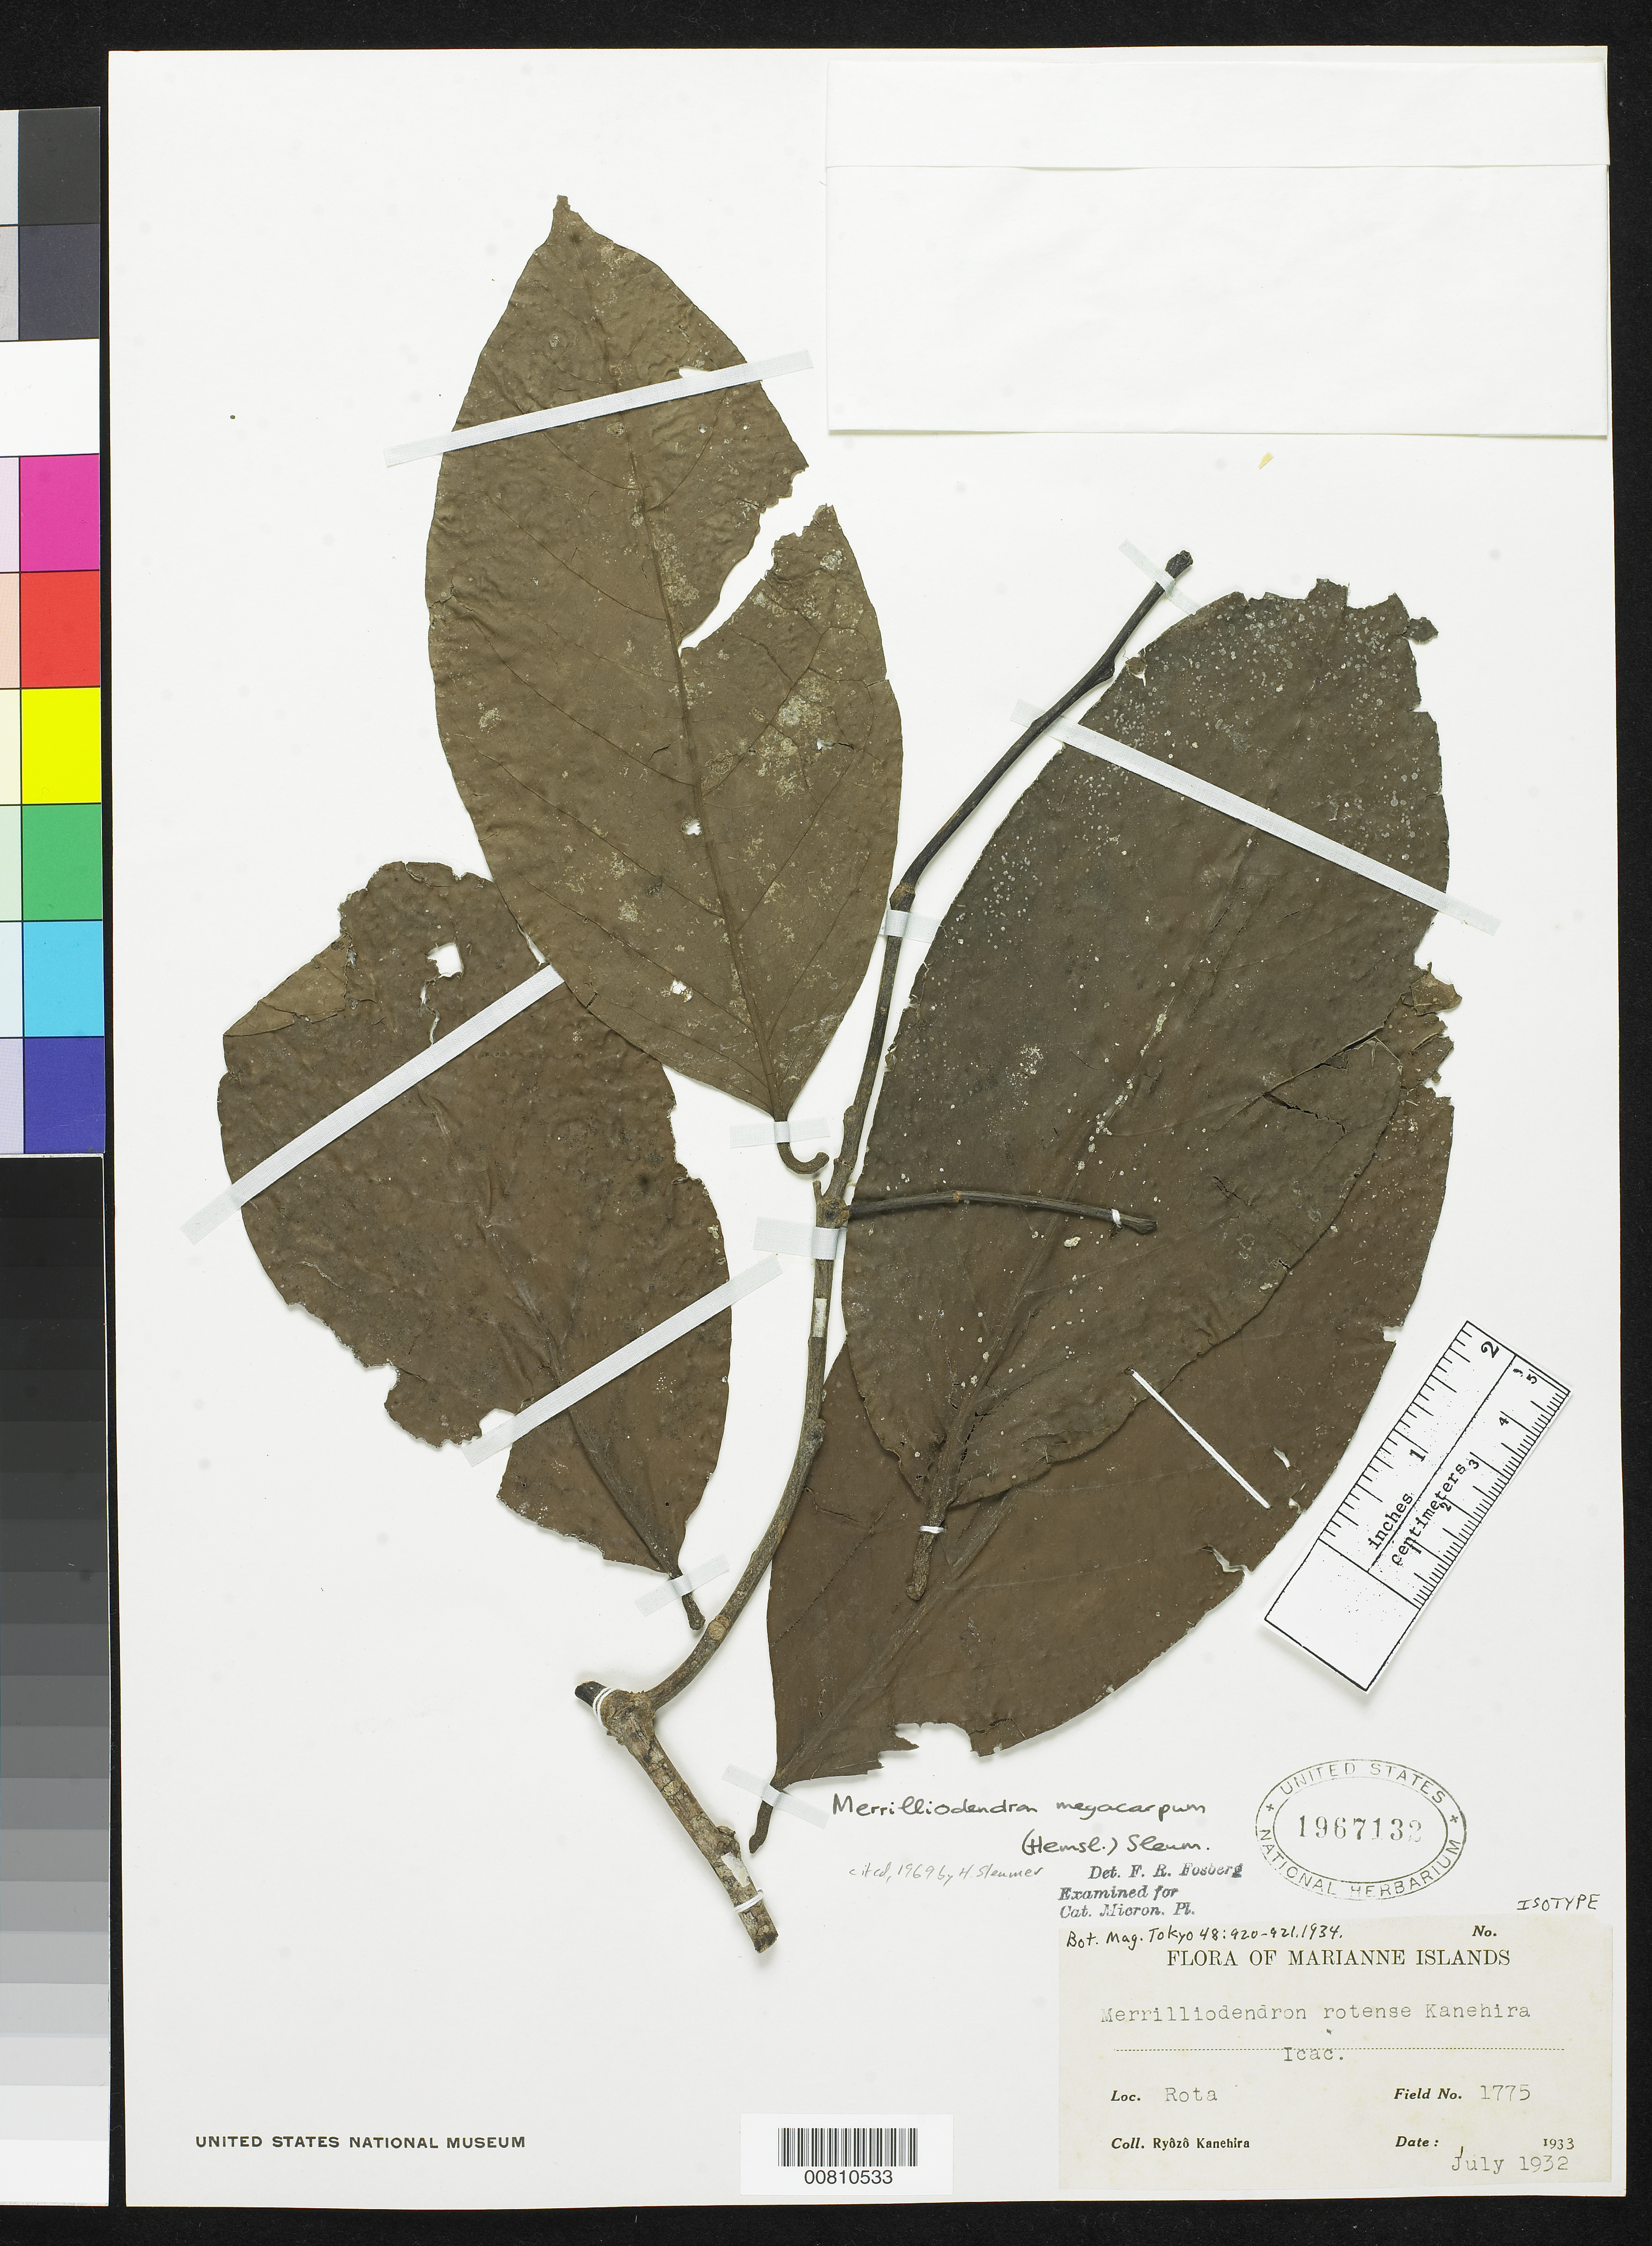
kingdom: Plantae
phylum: Tracheophyta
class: Magnoliopsida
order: Icacinales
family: Icacinaceae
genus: Merrilliodendron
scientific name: Merrilliodendron rotense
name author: Kaneh.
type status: Isotype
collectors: R. Kanehira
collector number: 1775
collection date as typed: Jul 1932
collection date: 1932-07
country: Northern Mariana Islands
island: Rota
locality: Rota.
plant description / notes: Cited 1969 by Sleumer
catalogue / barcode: US 1967132